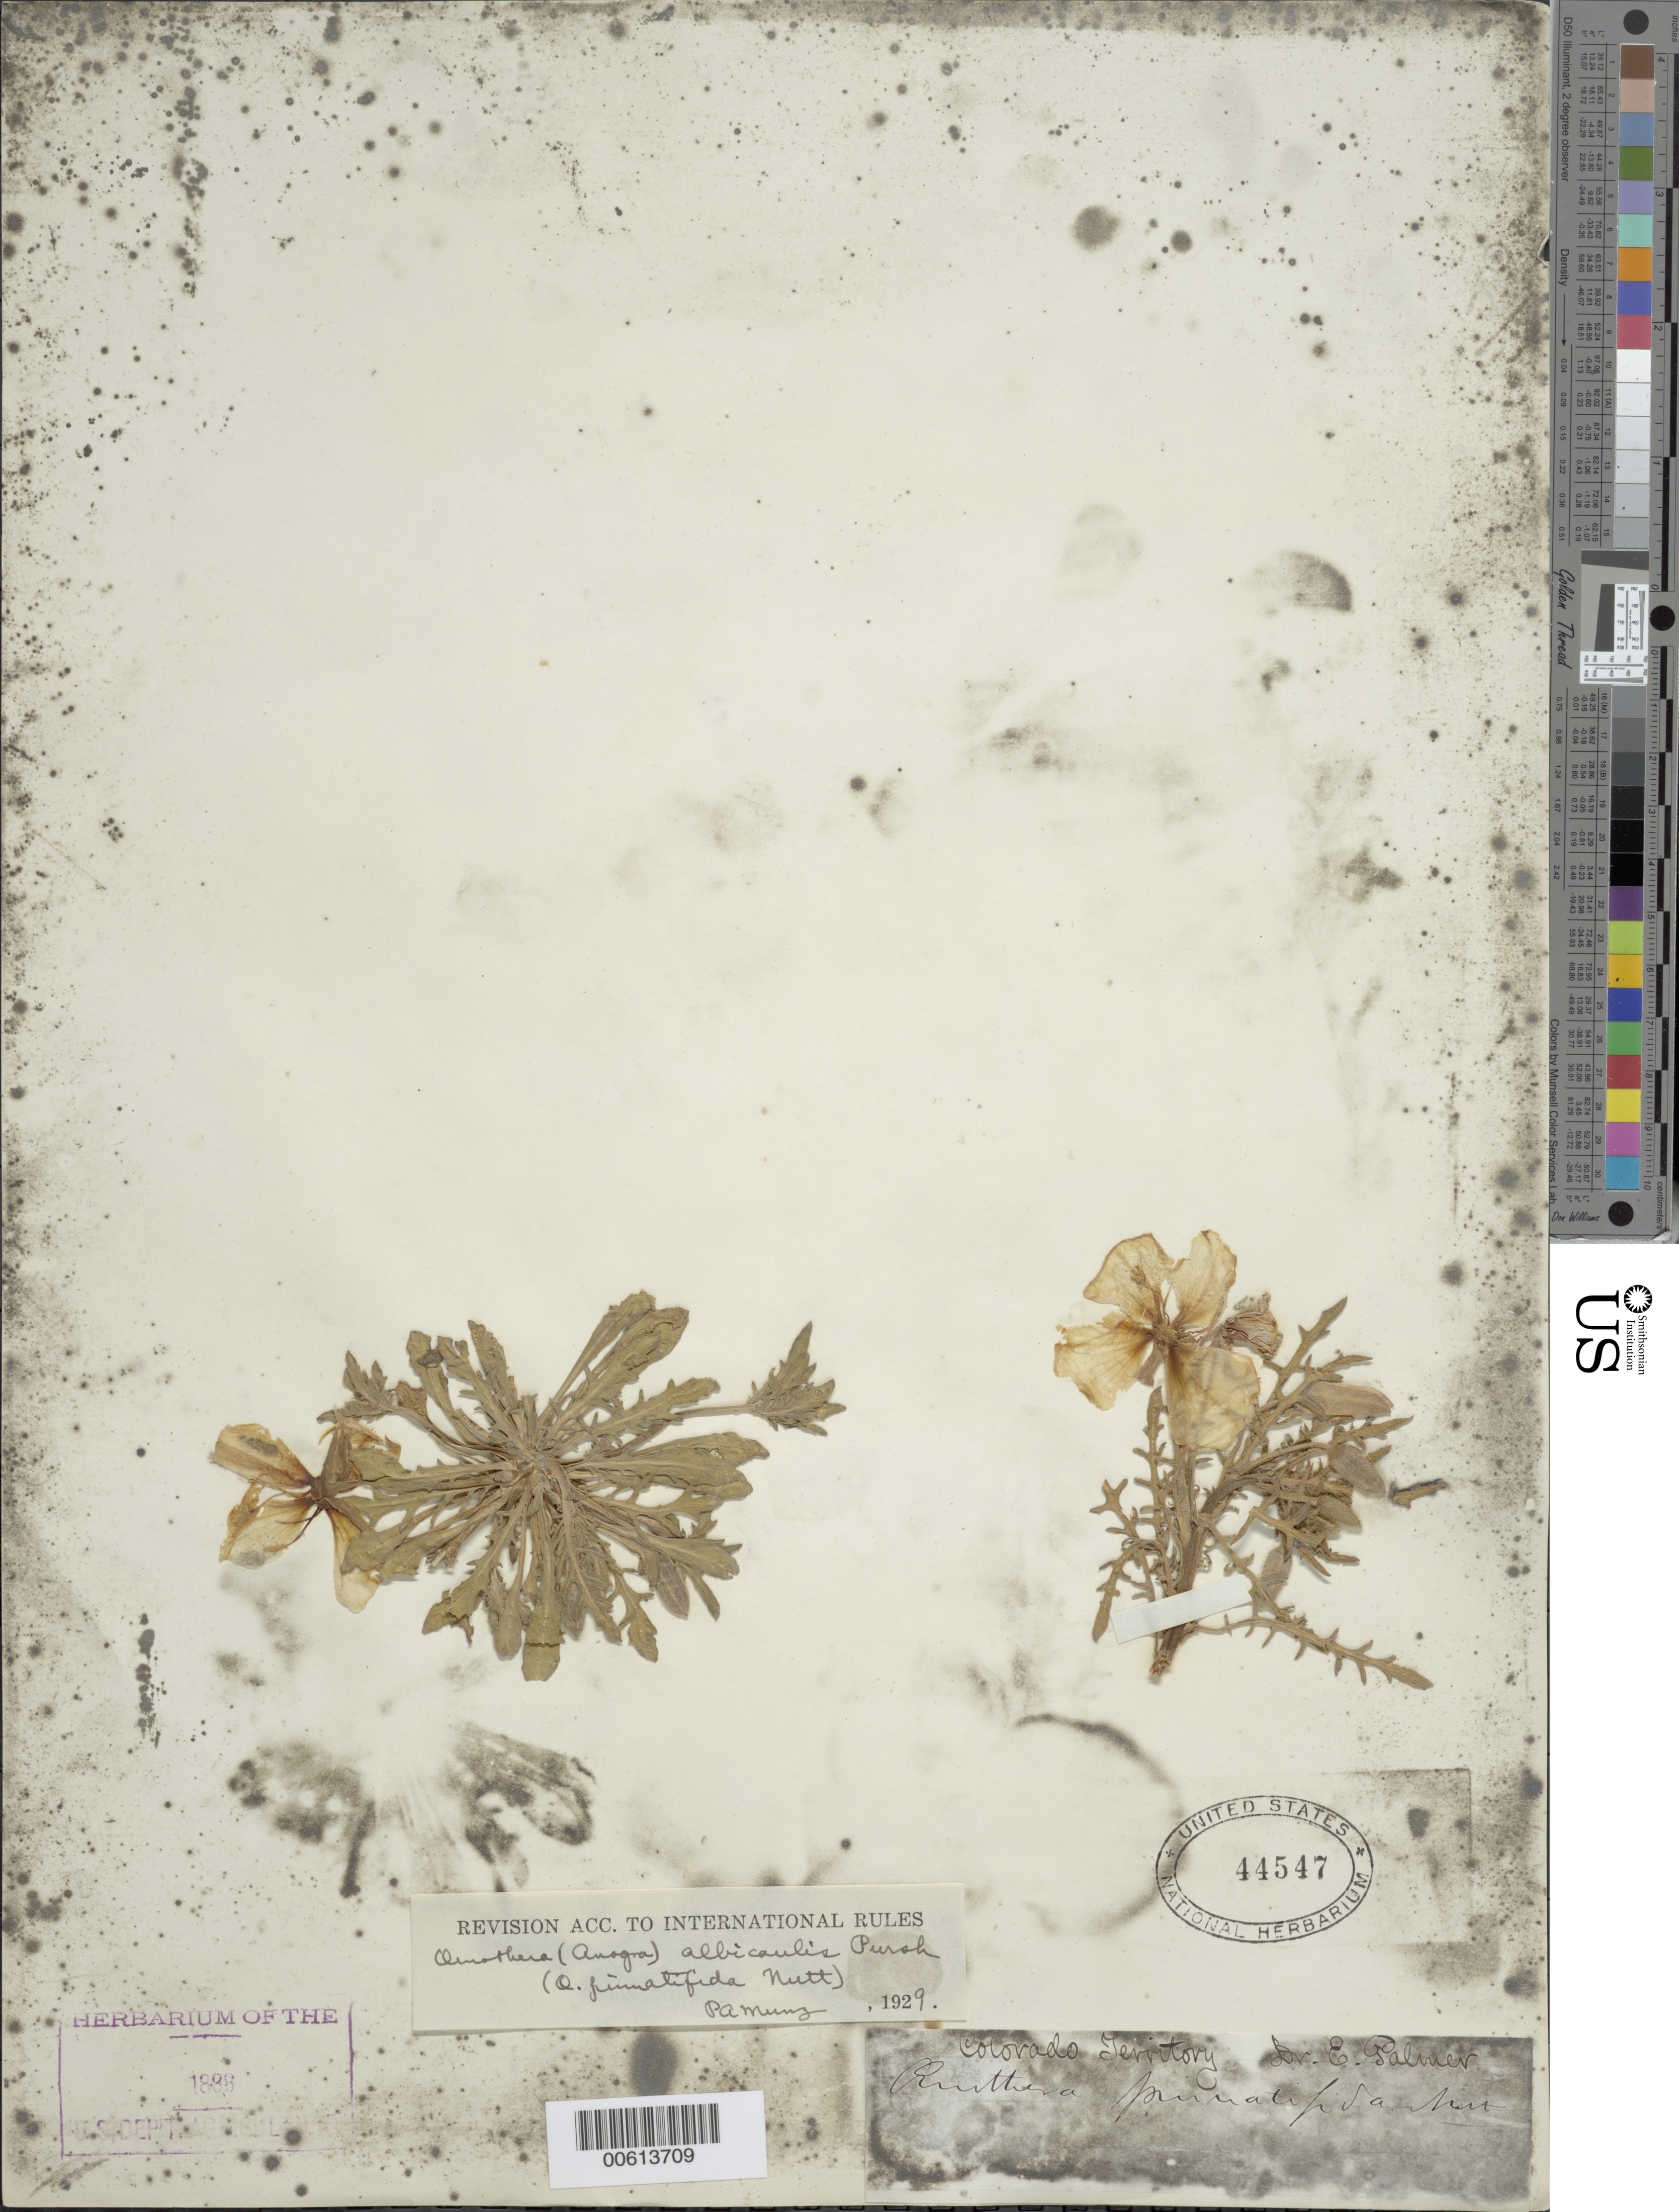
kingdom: Plantae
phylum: Tracheophyta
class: Magnoliopsida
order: Myrtales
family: Onagraceae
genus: Oenothera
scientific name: Oenothera albicaulis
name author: Pursh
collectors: E. Palmer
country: United States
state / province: Colorado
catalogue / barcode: US 44547